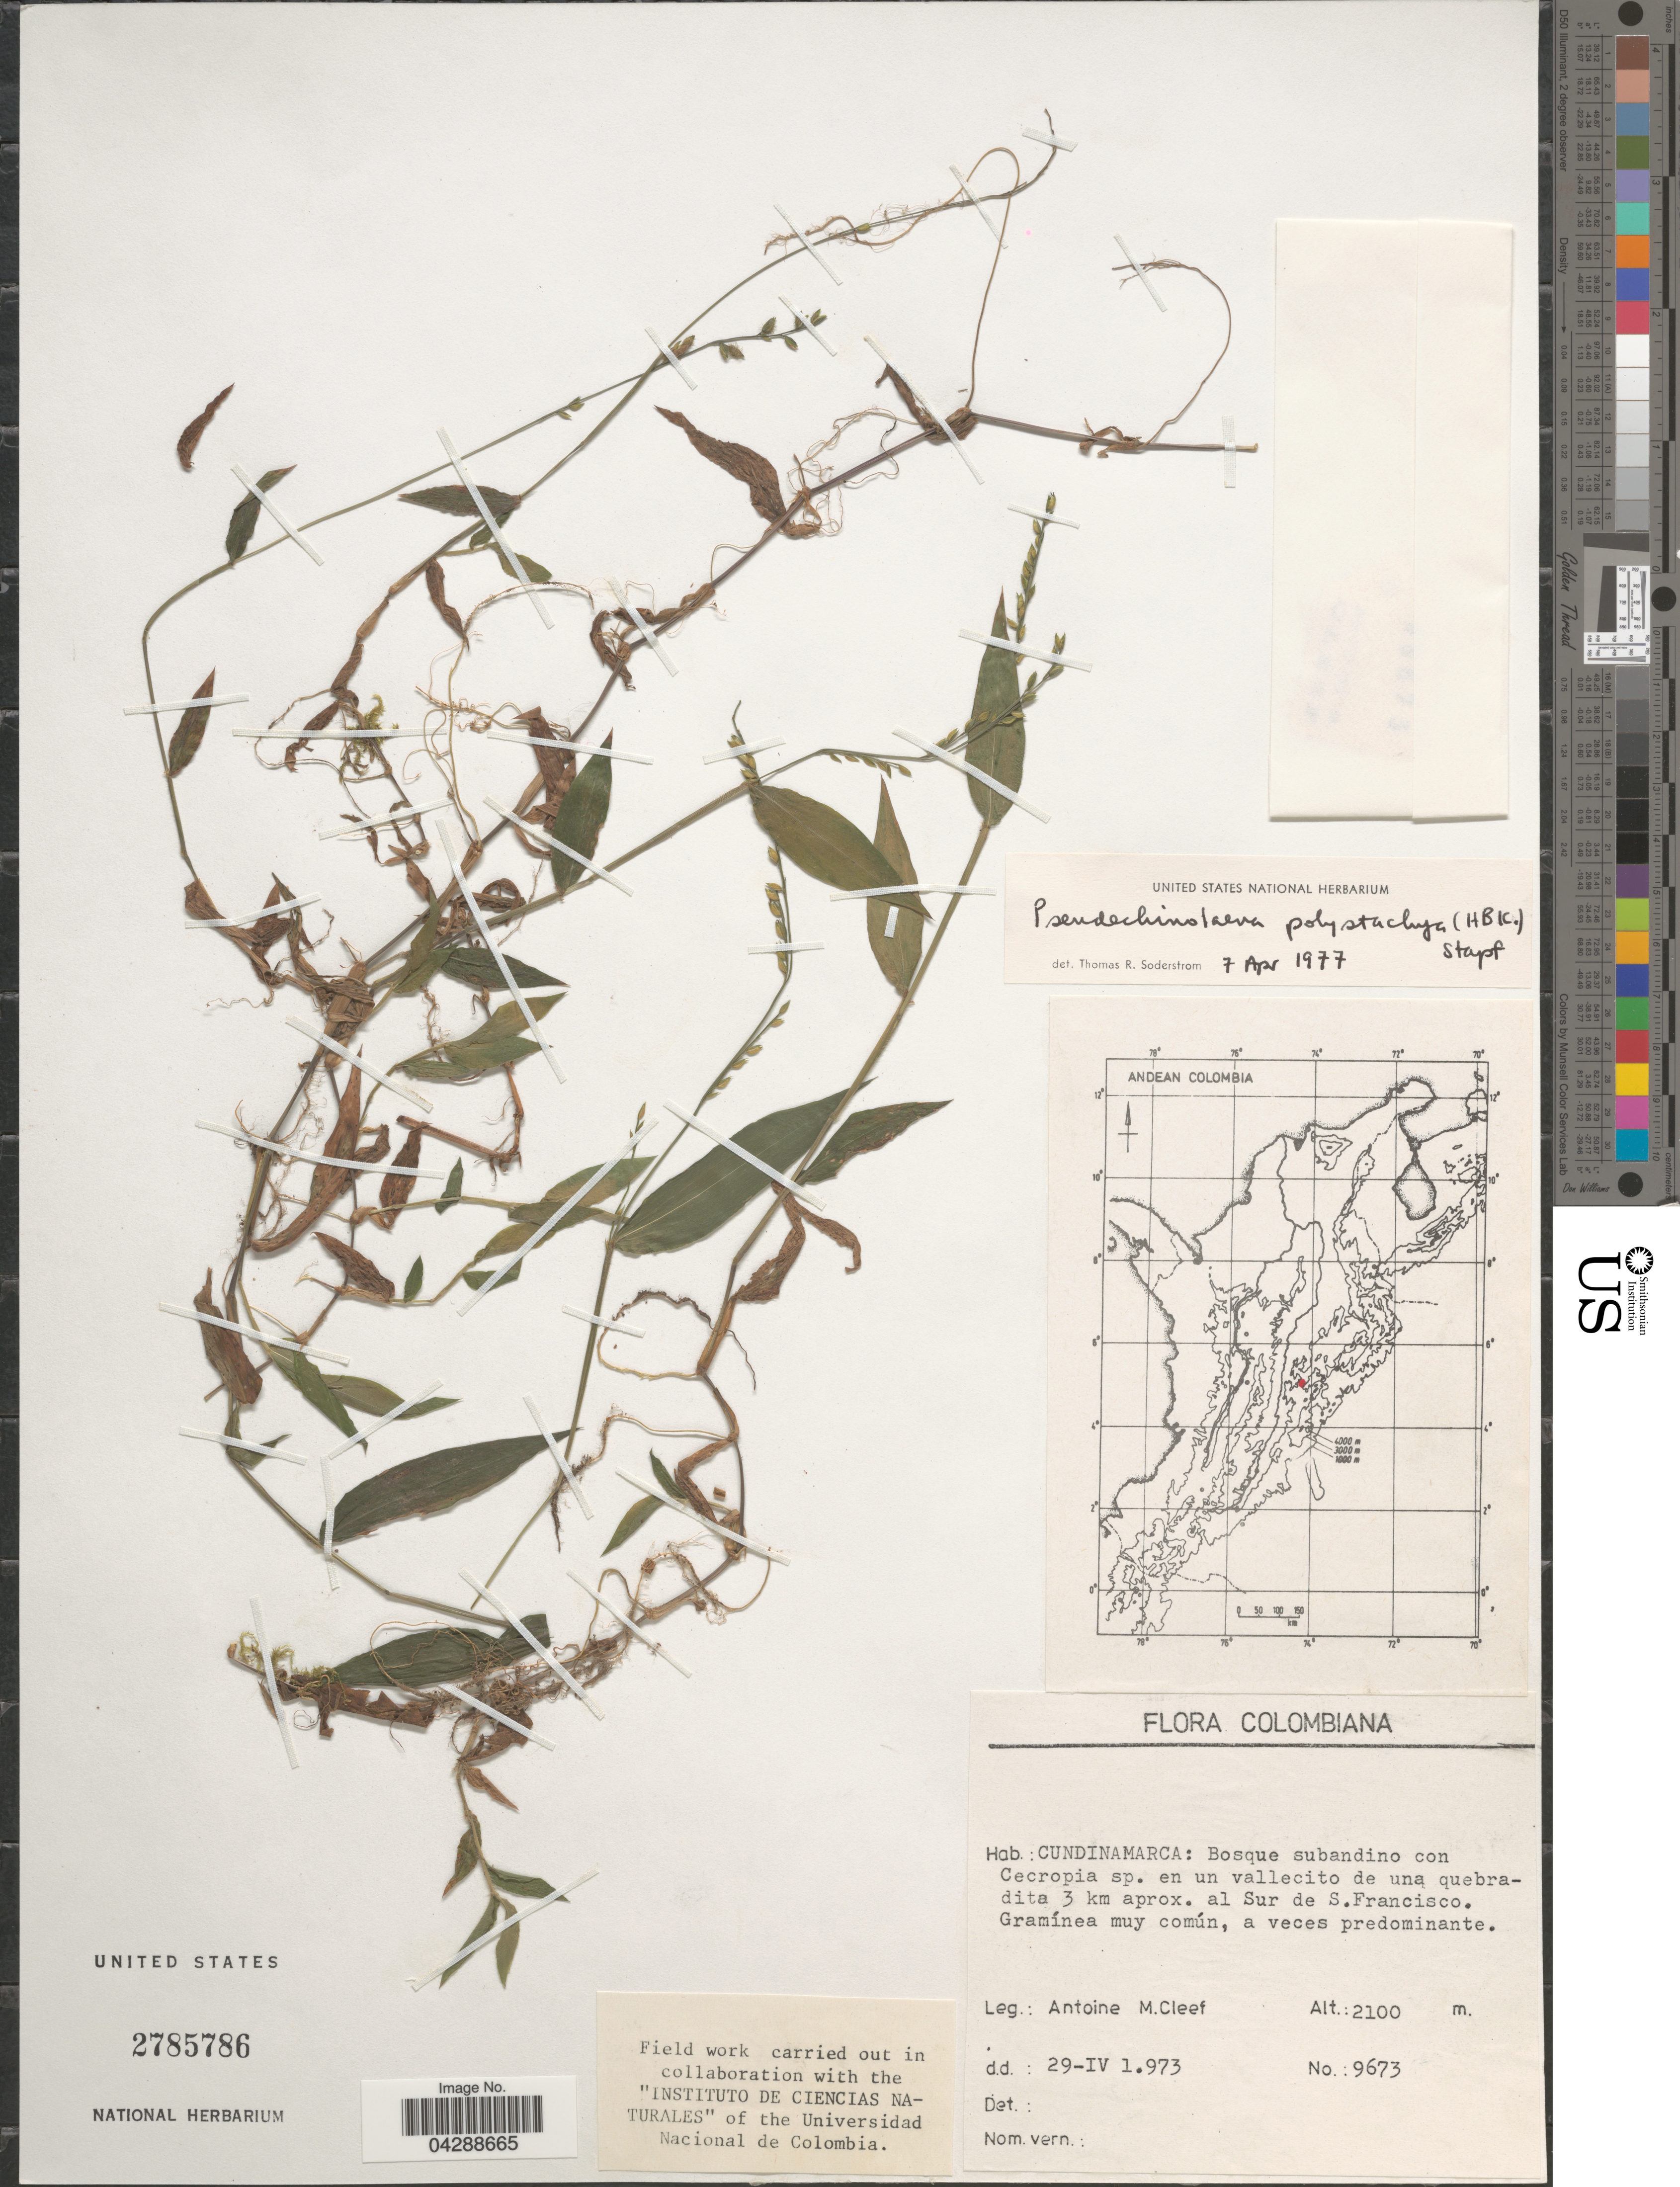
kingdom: Plantae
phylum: Tracheophyta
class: Liliopsida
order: Poales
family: Poaceae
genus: Pseudechinolaena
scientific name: Pseudechinolaena polystachya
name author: (Kunth) Stapf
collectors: A. M. Cleef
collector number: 9673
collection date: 1973-04-29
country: Colombia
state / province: Cundinamarca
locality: Bosque subandino en un vallecito de una quebradita 3 km aporx. al Sur de S.Francisco.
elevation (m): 2100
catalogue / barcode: US 2785786